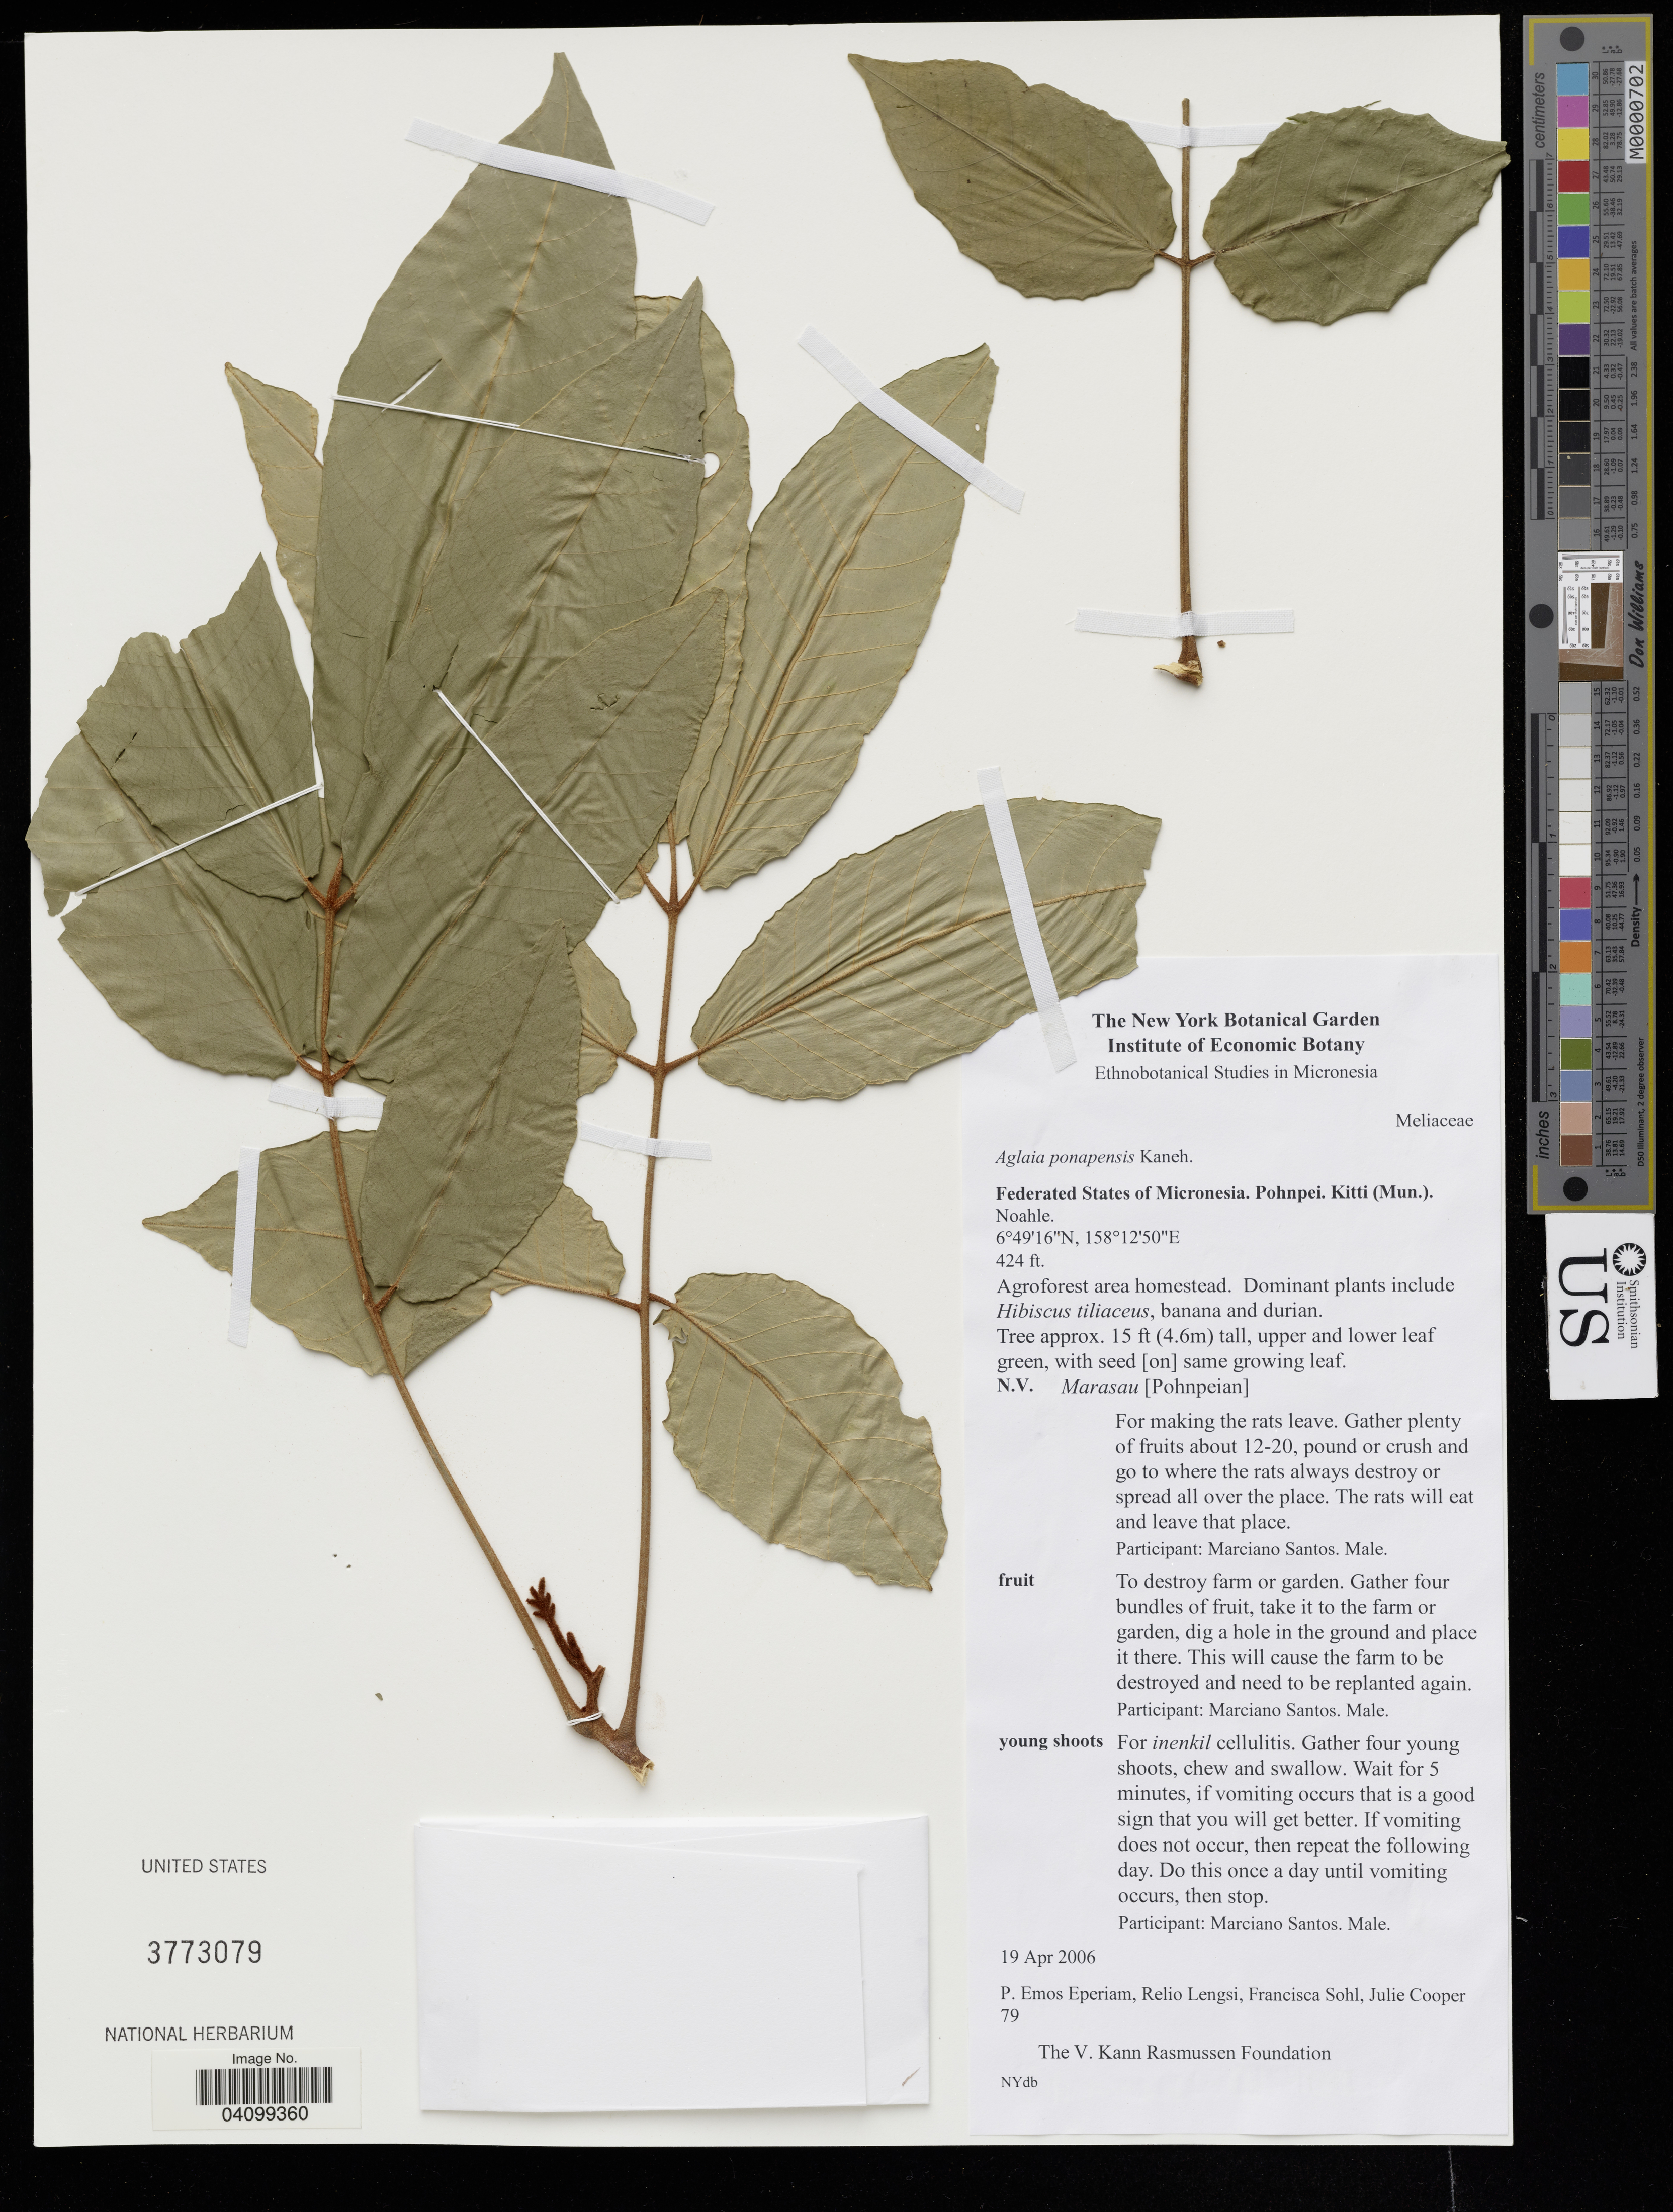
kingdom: Plantae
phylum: Tracheophyta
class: Magnoliopsida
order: Sapindales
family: Meliaceae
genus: Aglaia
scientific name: Aglaia ponapensis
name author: Kaneh.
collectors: P. Eperiam, R. Lengsi, F. Sohl & J. Cooper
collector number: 79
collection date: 2006-04-19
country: Micronesia, Federated States of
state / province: Pohnpei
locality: Kitti (Mun.). Noahle.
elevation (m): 129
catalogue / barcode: US 3773079